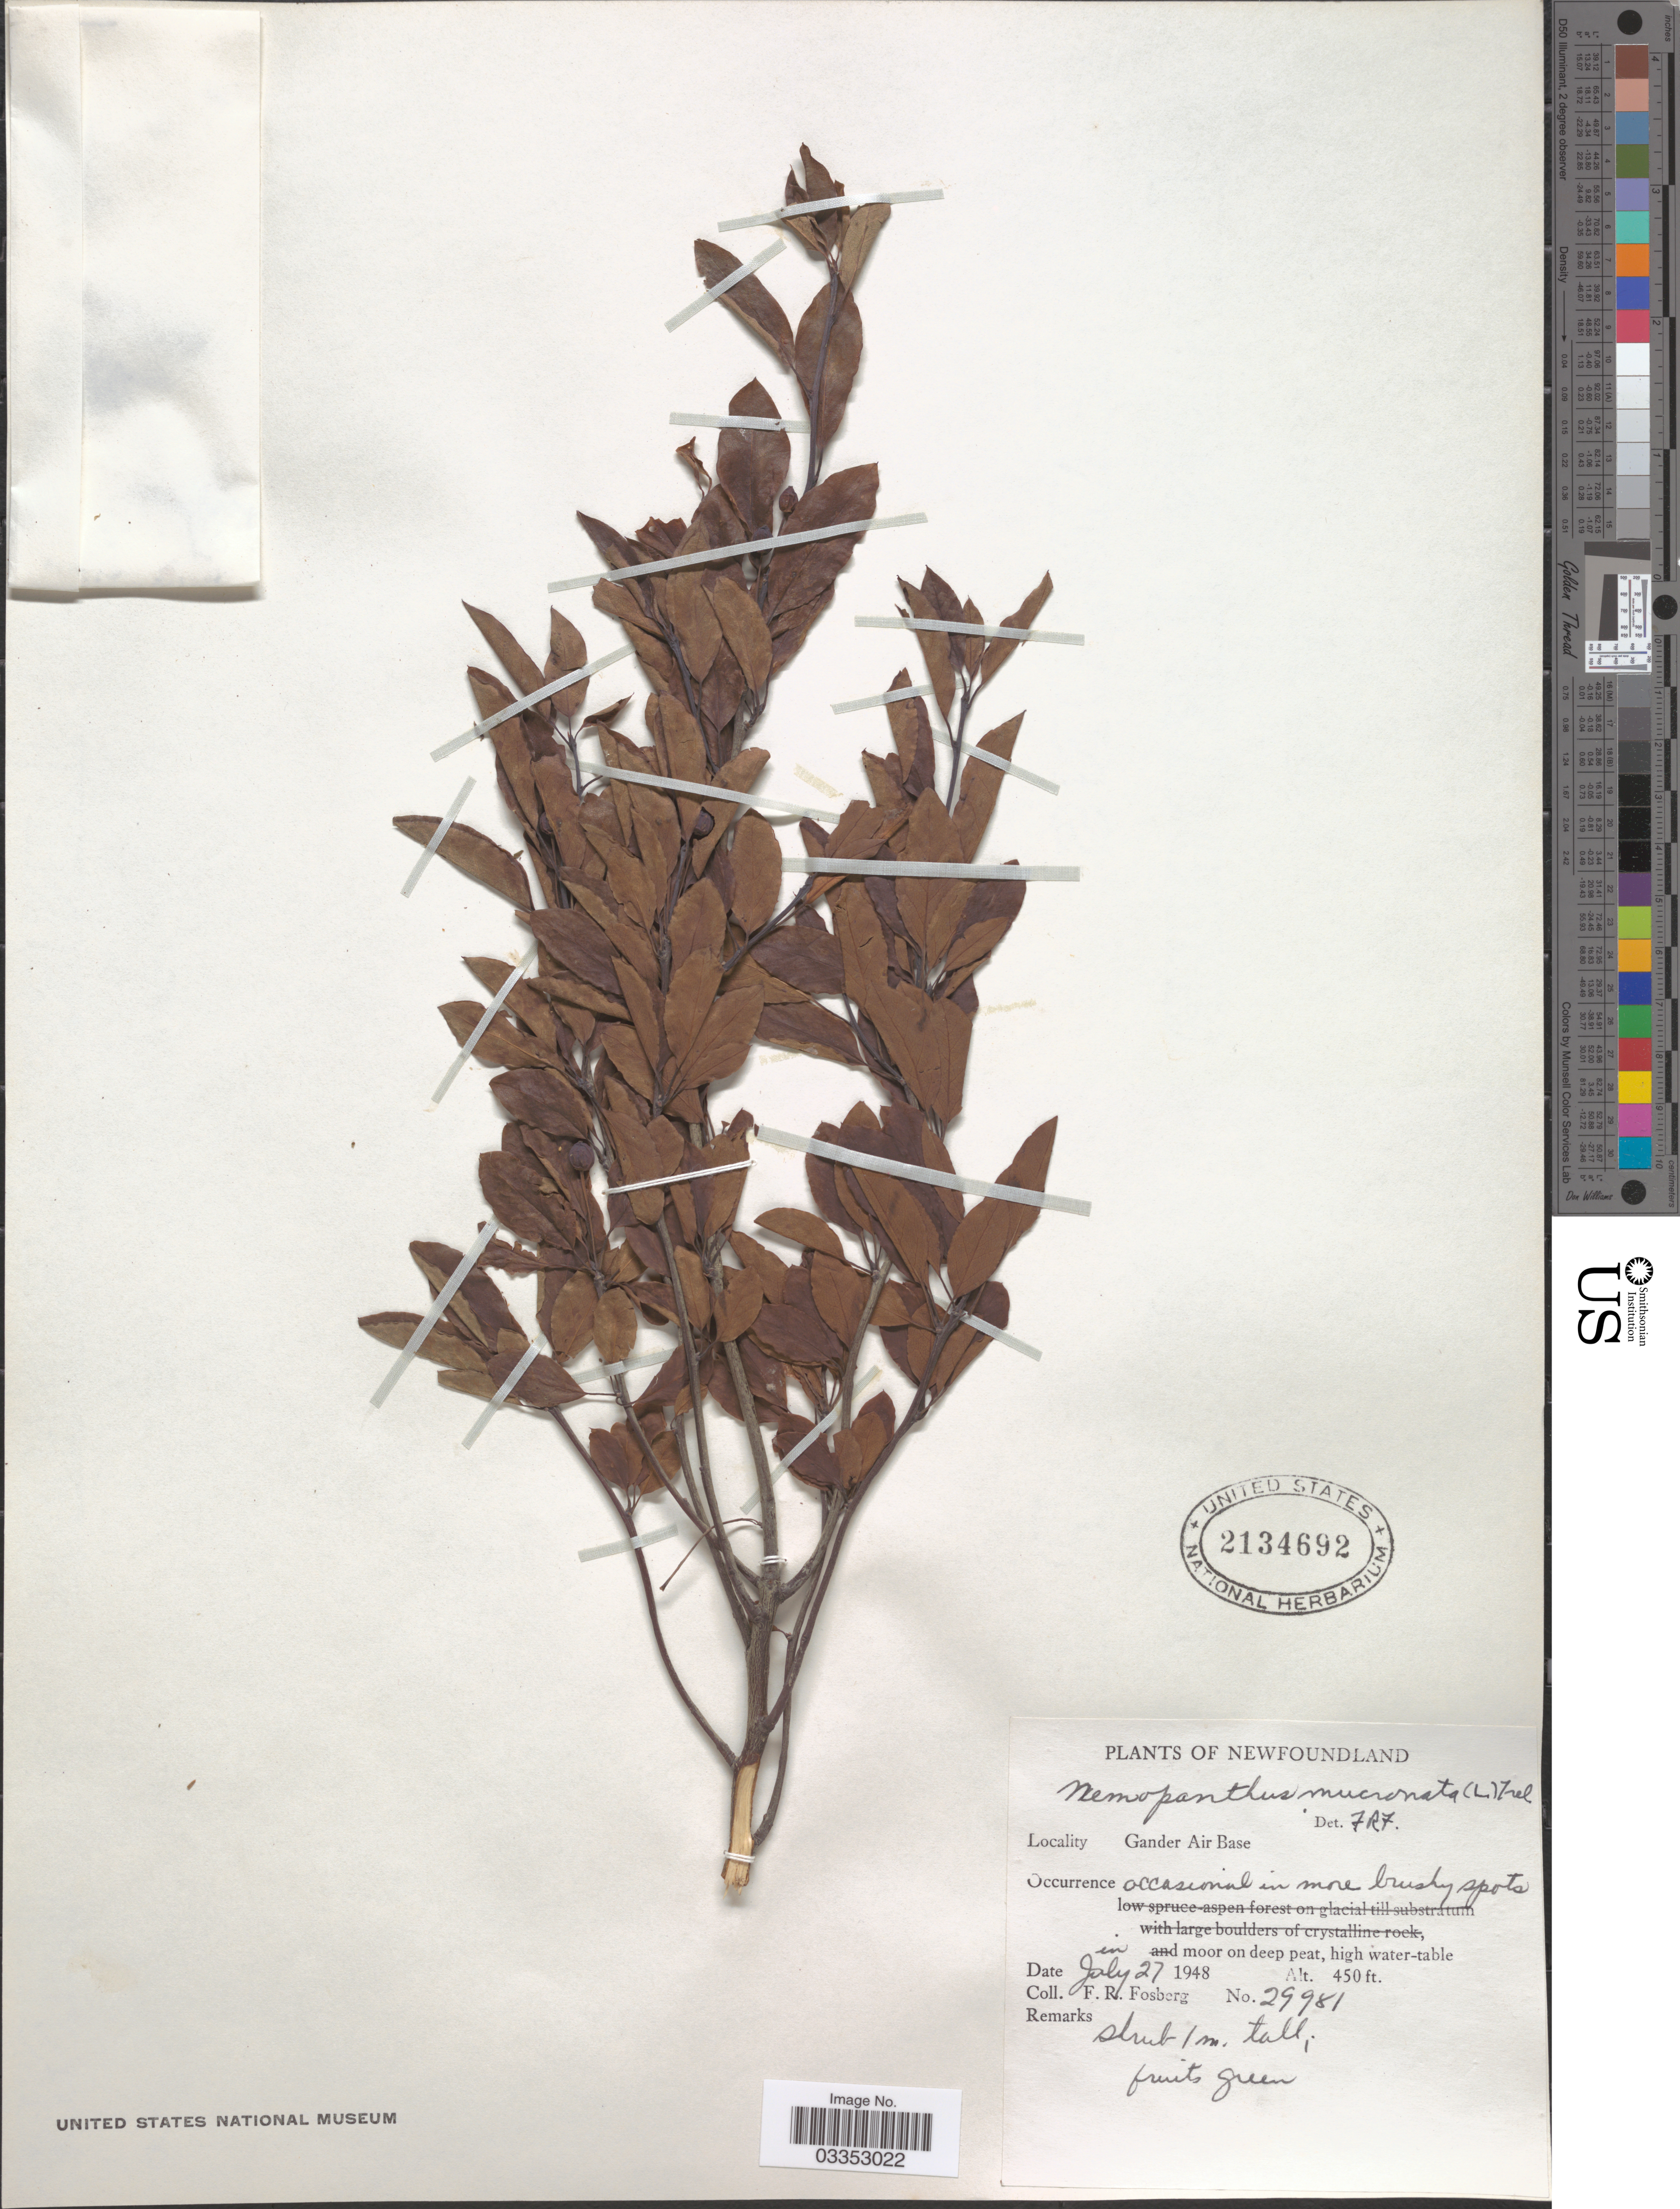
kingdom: Plantae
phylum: Tracheophyta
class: Magnoliopsida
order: Aquifoliales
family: Aquifoliaceae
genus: Nemopanthus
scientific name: Nemopanthus mucronatus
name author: (L.) Trel.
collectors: F. R. Fosberg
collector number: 29981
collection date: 1948-07-27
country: Canada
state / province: Newfoundland and Labrador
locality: Gander Air Base.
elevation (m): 137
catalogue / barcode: US 2134692